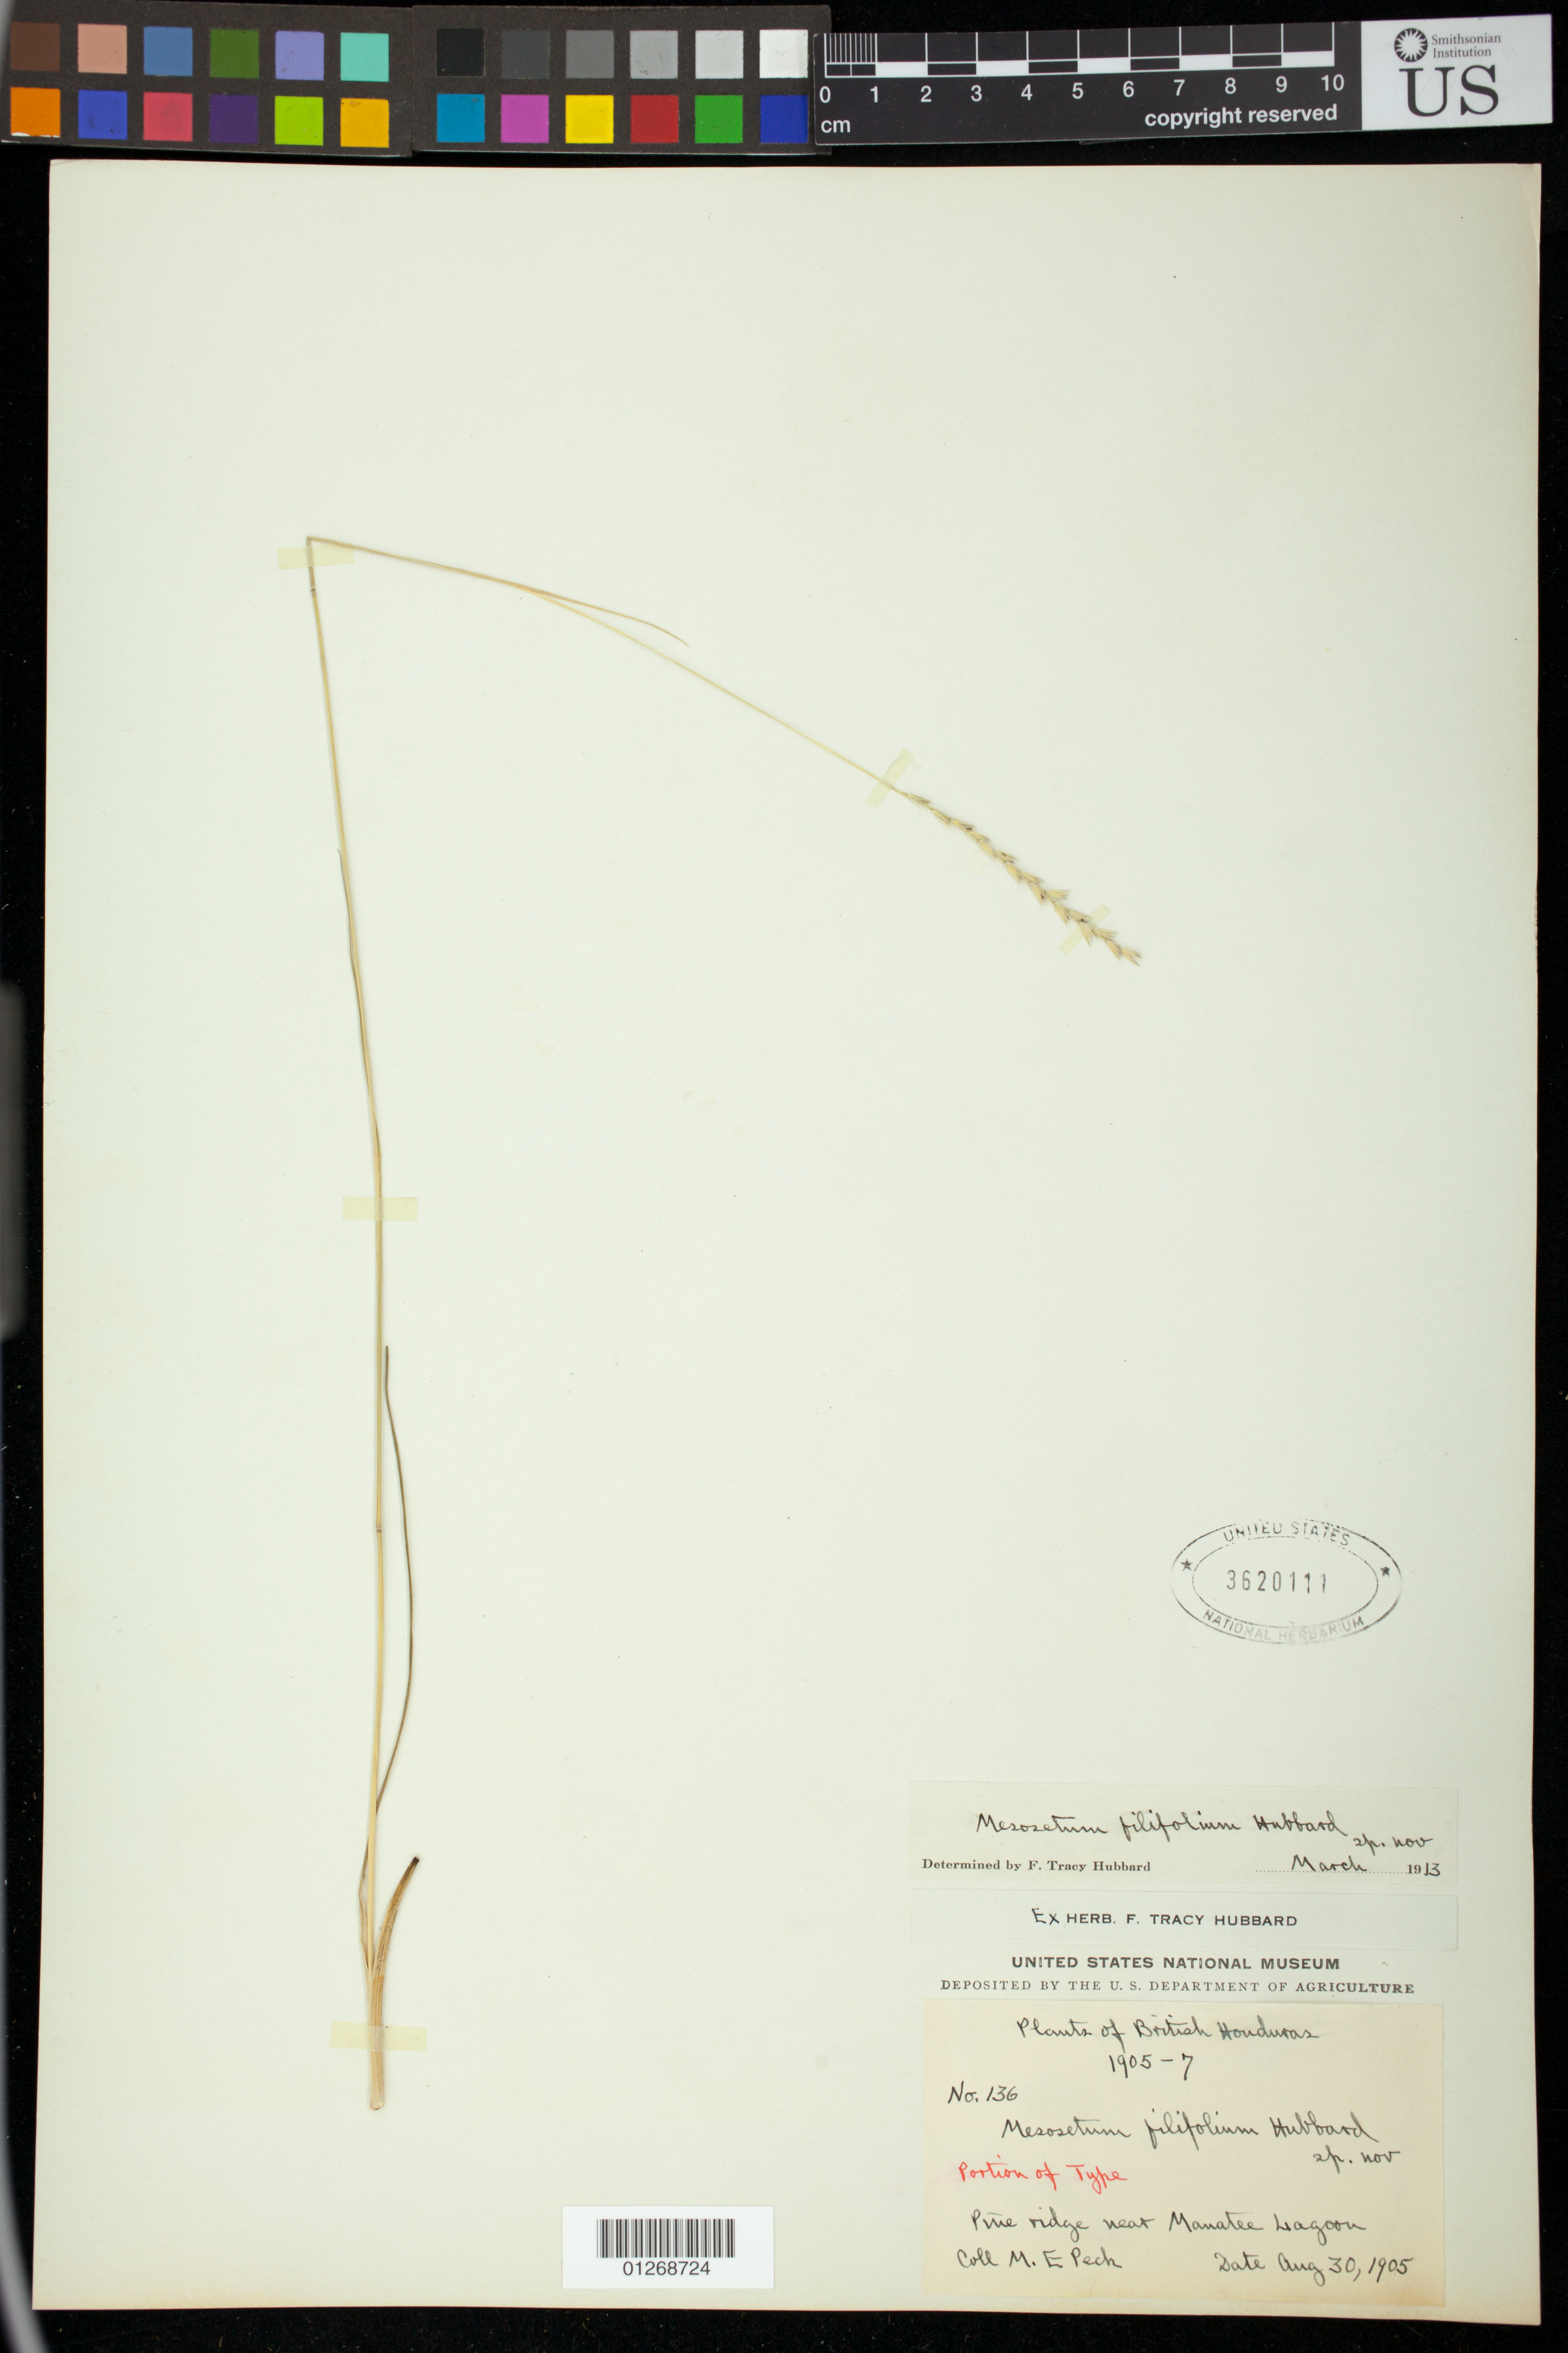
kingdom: Plantae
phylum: Tracheophyta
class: Liliopsida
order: Poales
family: Poaceae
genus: Mesosetum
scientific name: Mesosetum filifolium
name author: F.T. Hubb.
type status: Isotype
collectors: M. E. Peck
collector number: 136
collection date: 1905-08-30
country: Belize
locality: British Honduras, pine ridge near Manatee Lagoon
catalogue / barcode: US 3620111